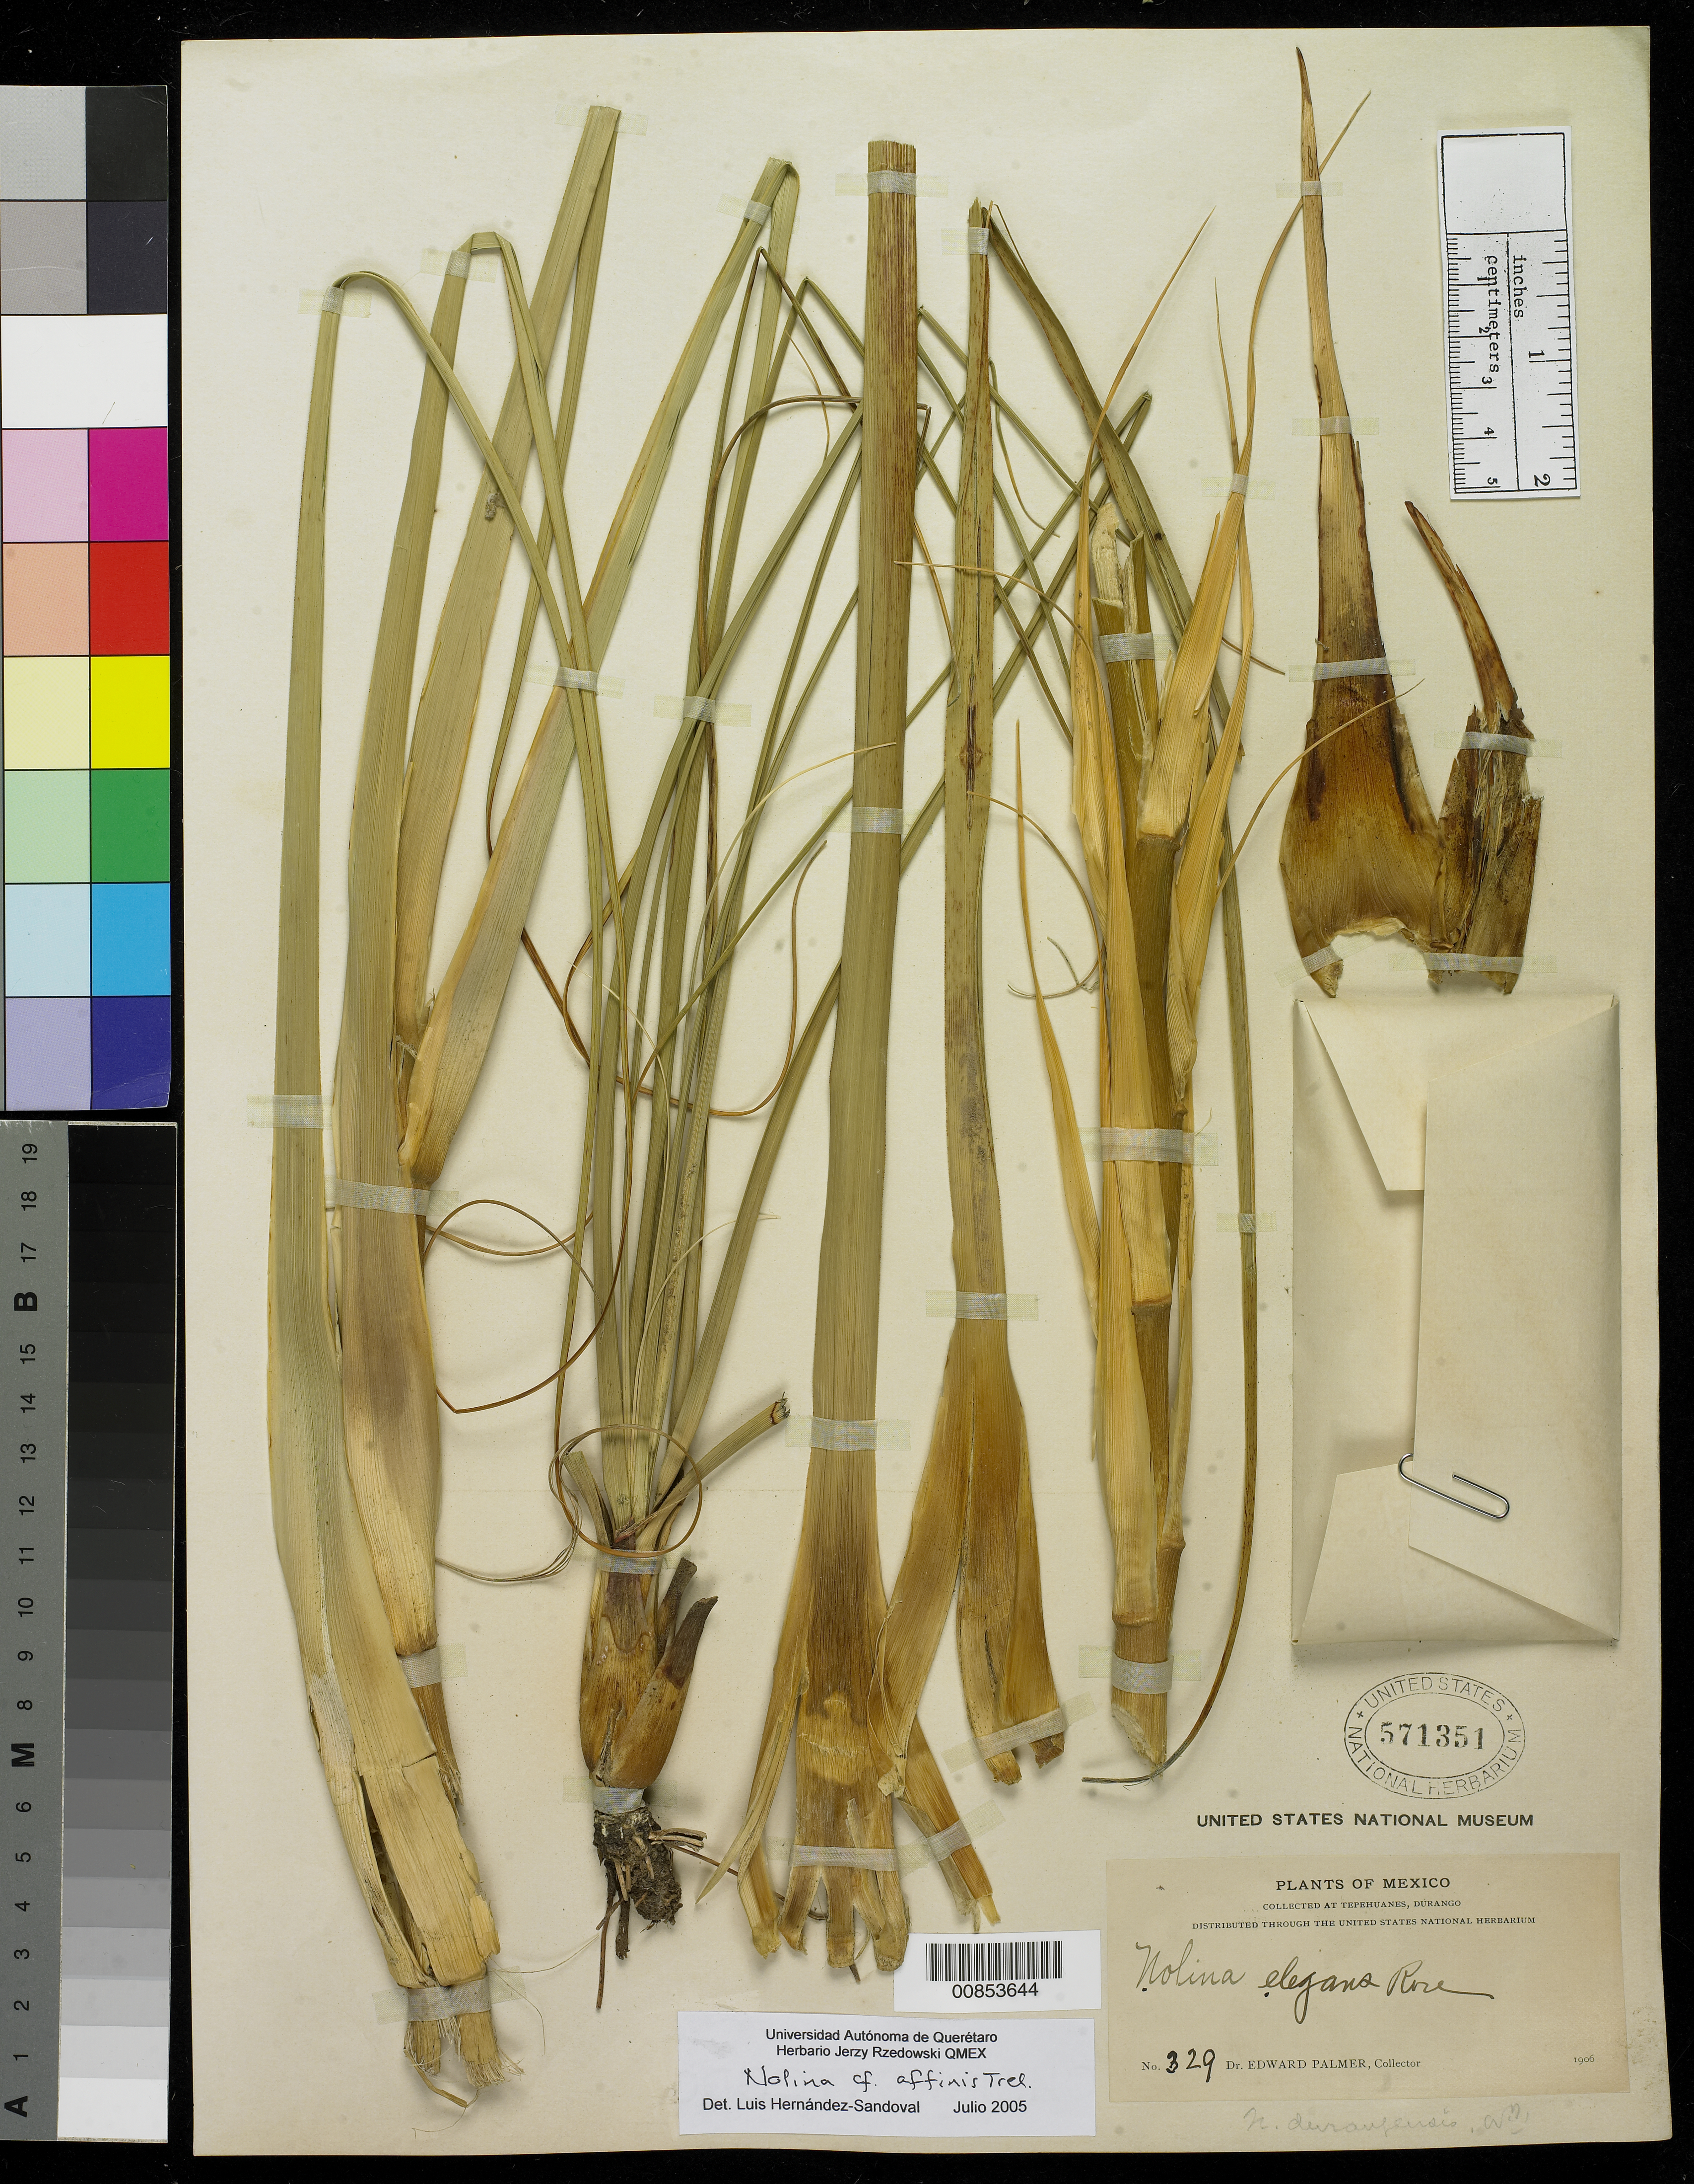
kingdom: Plantae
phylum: Tracheophyta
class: Liliopsida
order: Asparagales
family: Asparagaceae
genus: Nolina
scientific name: Nolina affinis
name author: Trel.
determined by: Hernández-Sandoval, L. G.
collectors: E. Palmer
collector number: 329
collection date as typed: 1906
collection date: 1906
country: Mexico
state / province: Durango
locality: Tepehuanes, Durango.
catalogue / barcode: US 531351